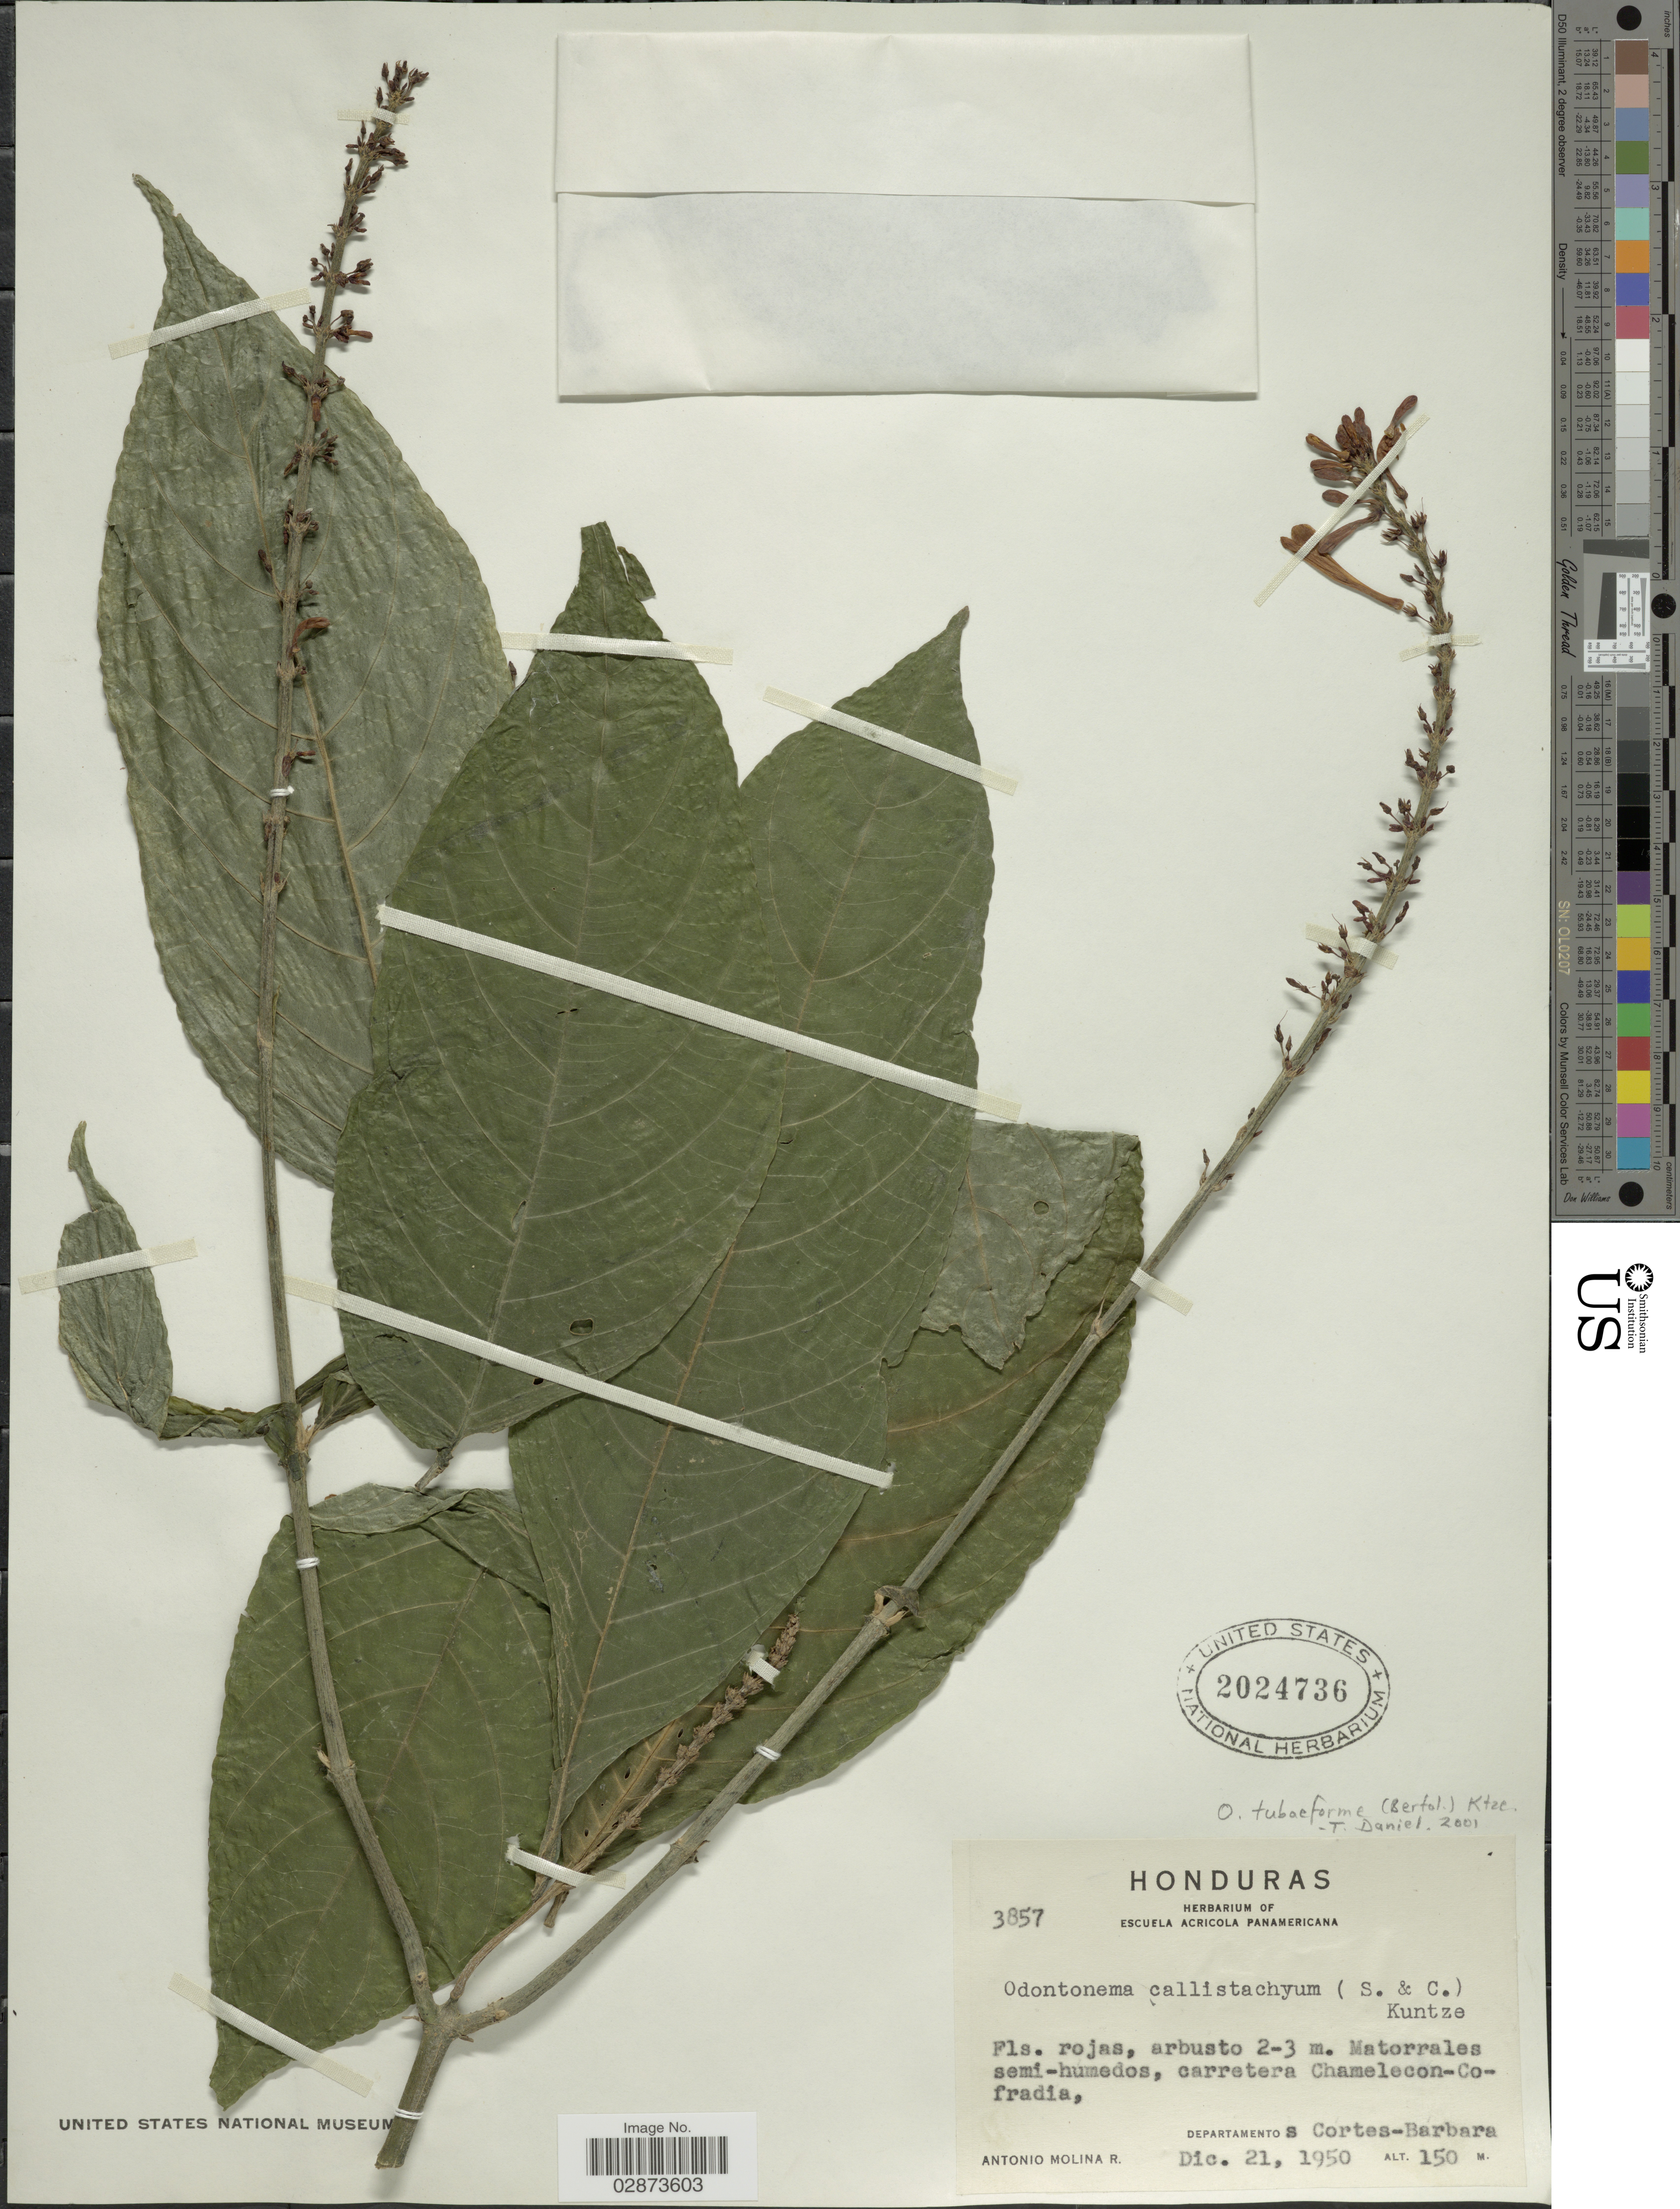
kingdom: Plantae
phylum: Tracheophyta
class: Magnoliopsida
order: Lamiales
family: Acanthaceae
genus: Odontonema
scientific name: Odontonema tubaeforme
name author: (Bertol.) Kuntze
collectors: A. Molina R.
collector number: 3857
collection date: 1950-12-21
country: Honduras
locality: Carretera Chamelecon-Confradia, Departamentos Cortes-Barbara.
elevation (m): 150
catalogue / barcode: US 2024736